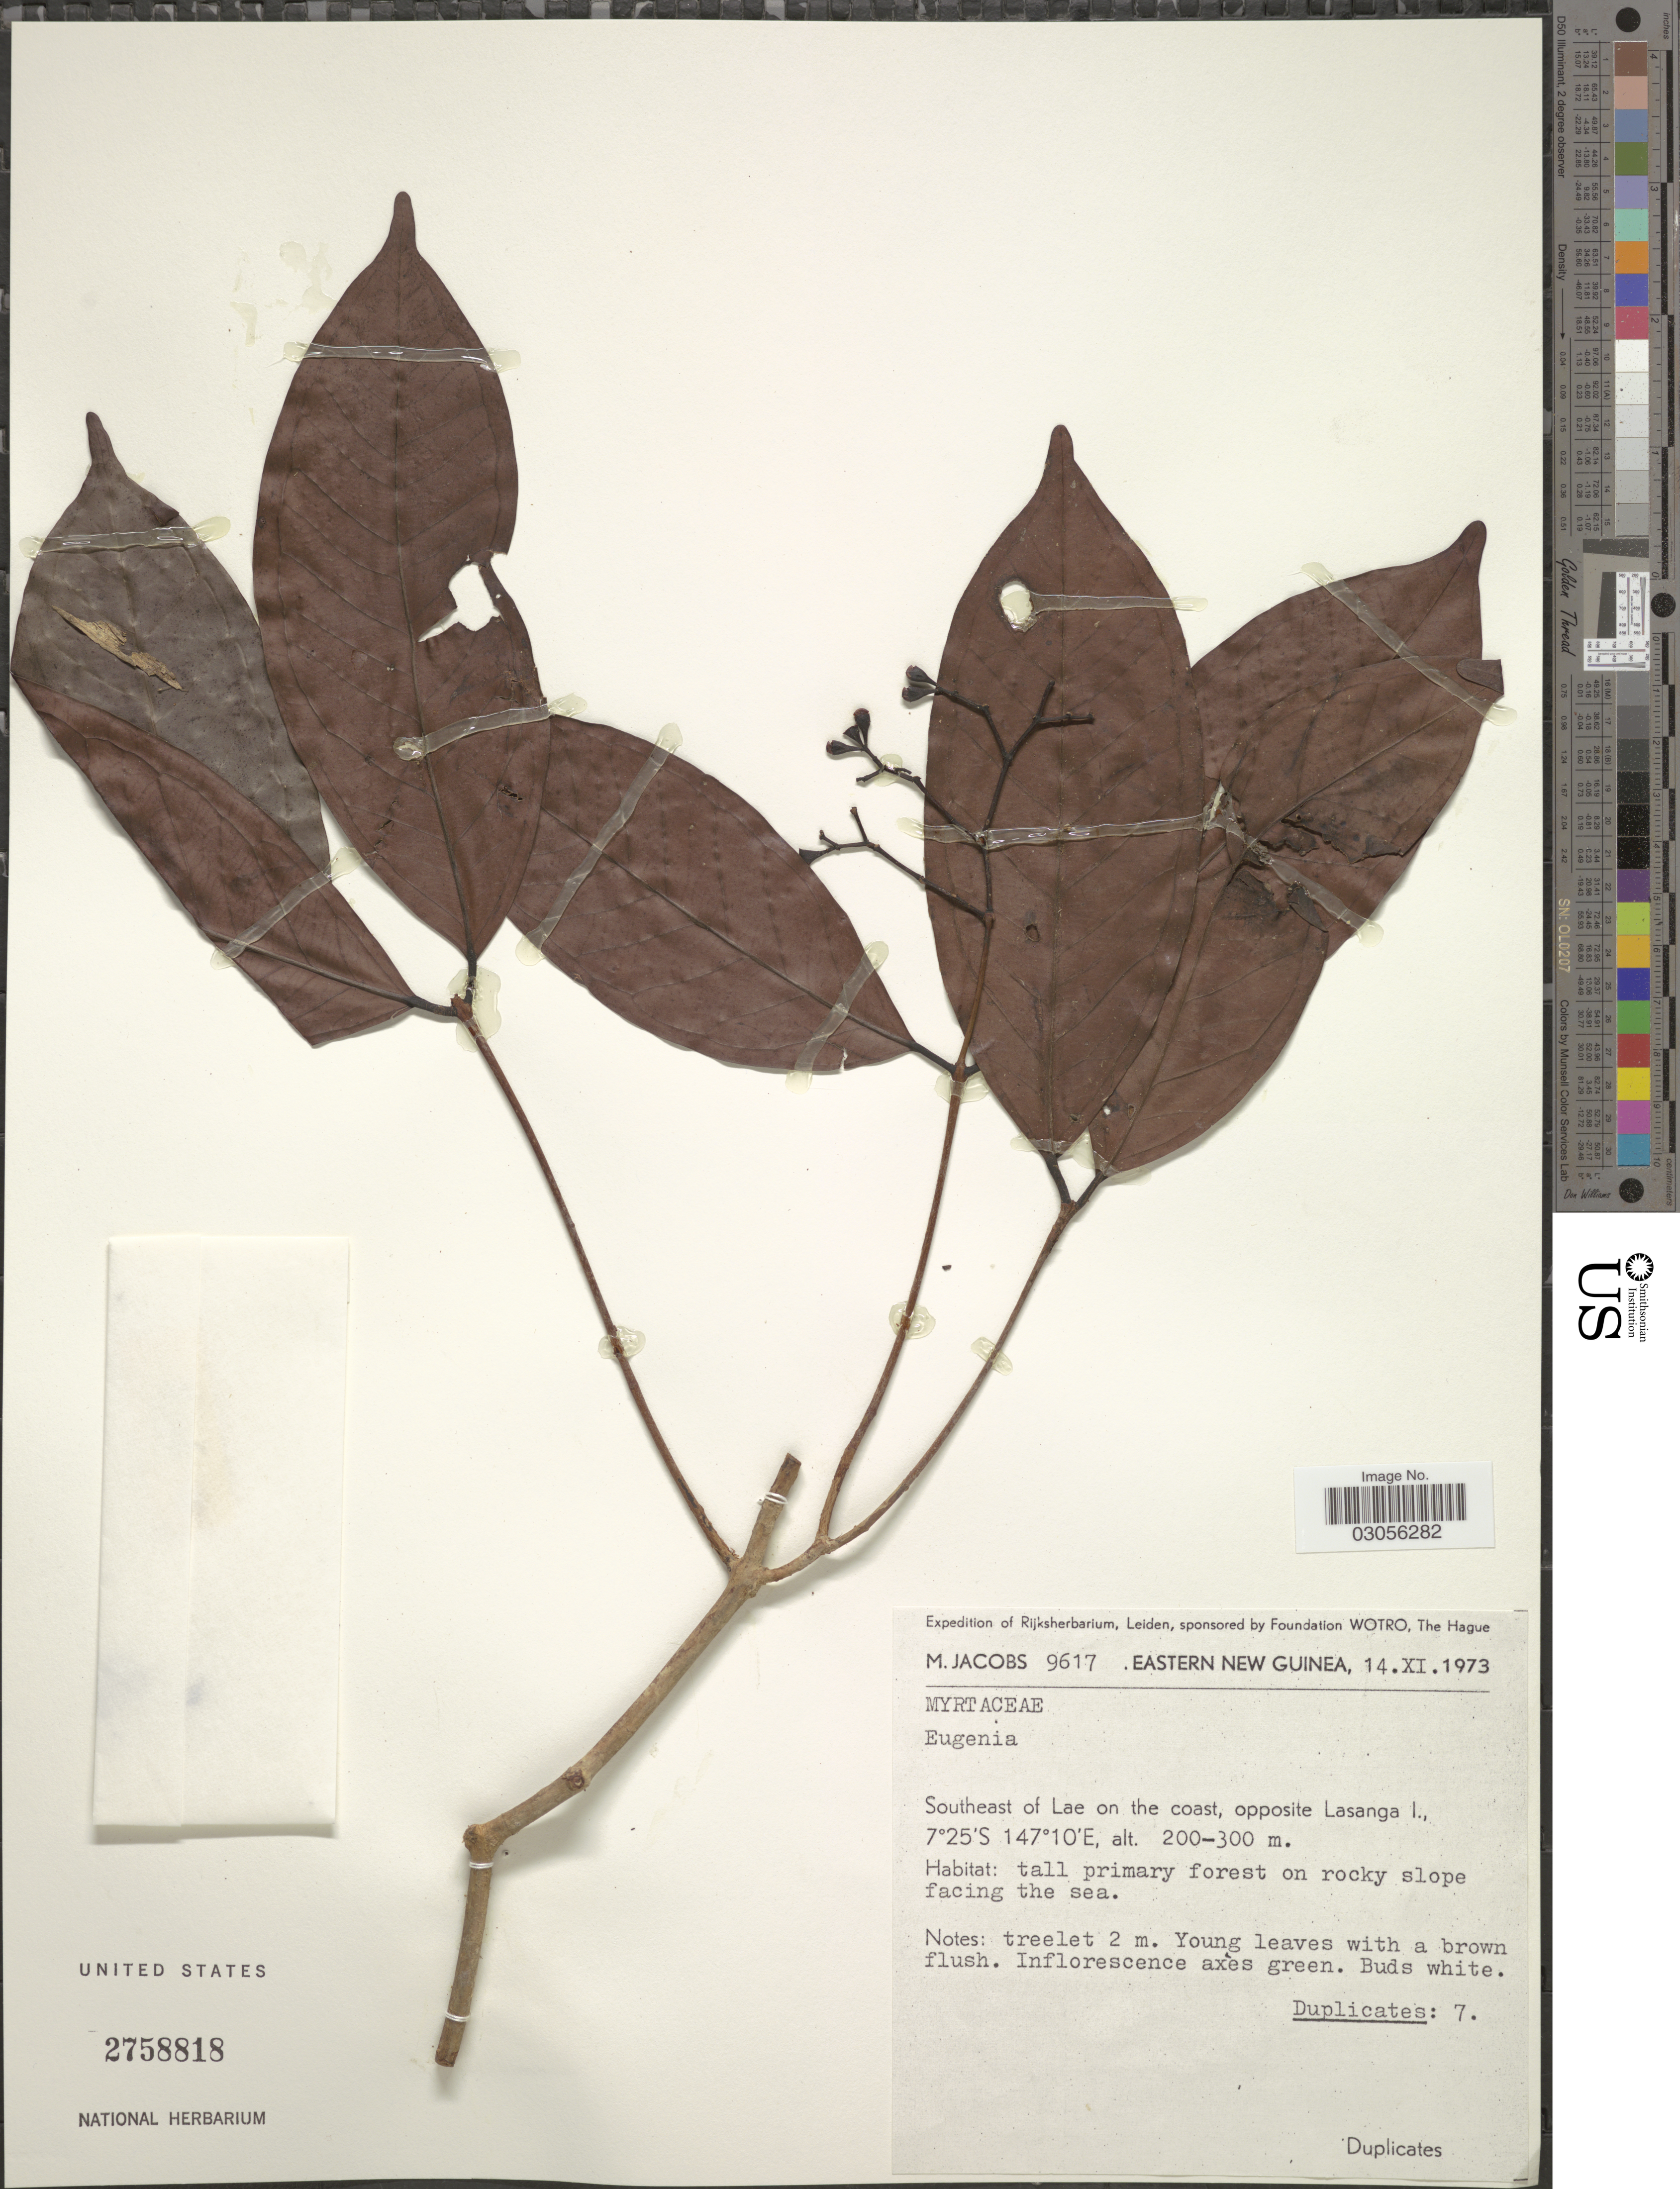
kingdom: Plantae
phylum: Tracheophyta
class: Magnoliopsida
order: Myrtales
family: Myrtaceae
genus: Syzygium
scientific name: Syzygium trivene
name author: (Ridl.) Merr. & L.M. Perry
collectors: M. Jacobs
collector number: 9617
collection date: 1973-11-14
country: Papua New Guinea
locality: Eastern New Guinea. Southeast of Lae on the coast, opposite Lasanga I.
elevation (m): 200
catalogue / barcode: US 2758818